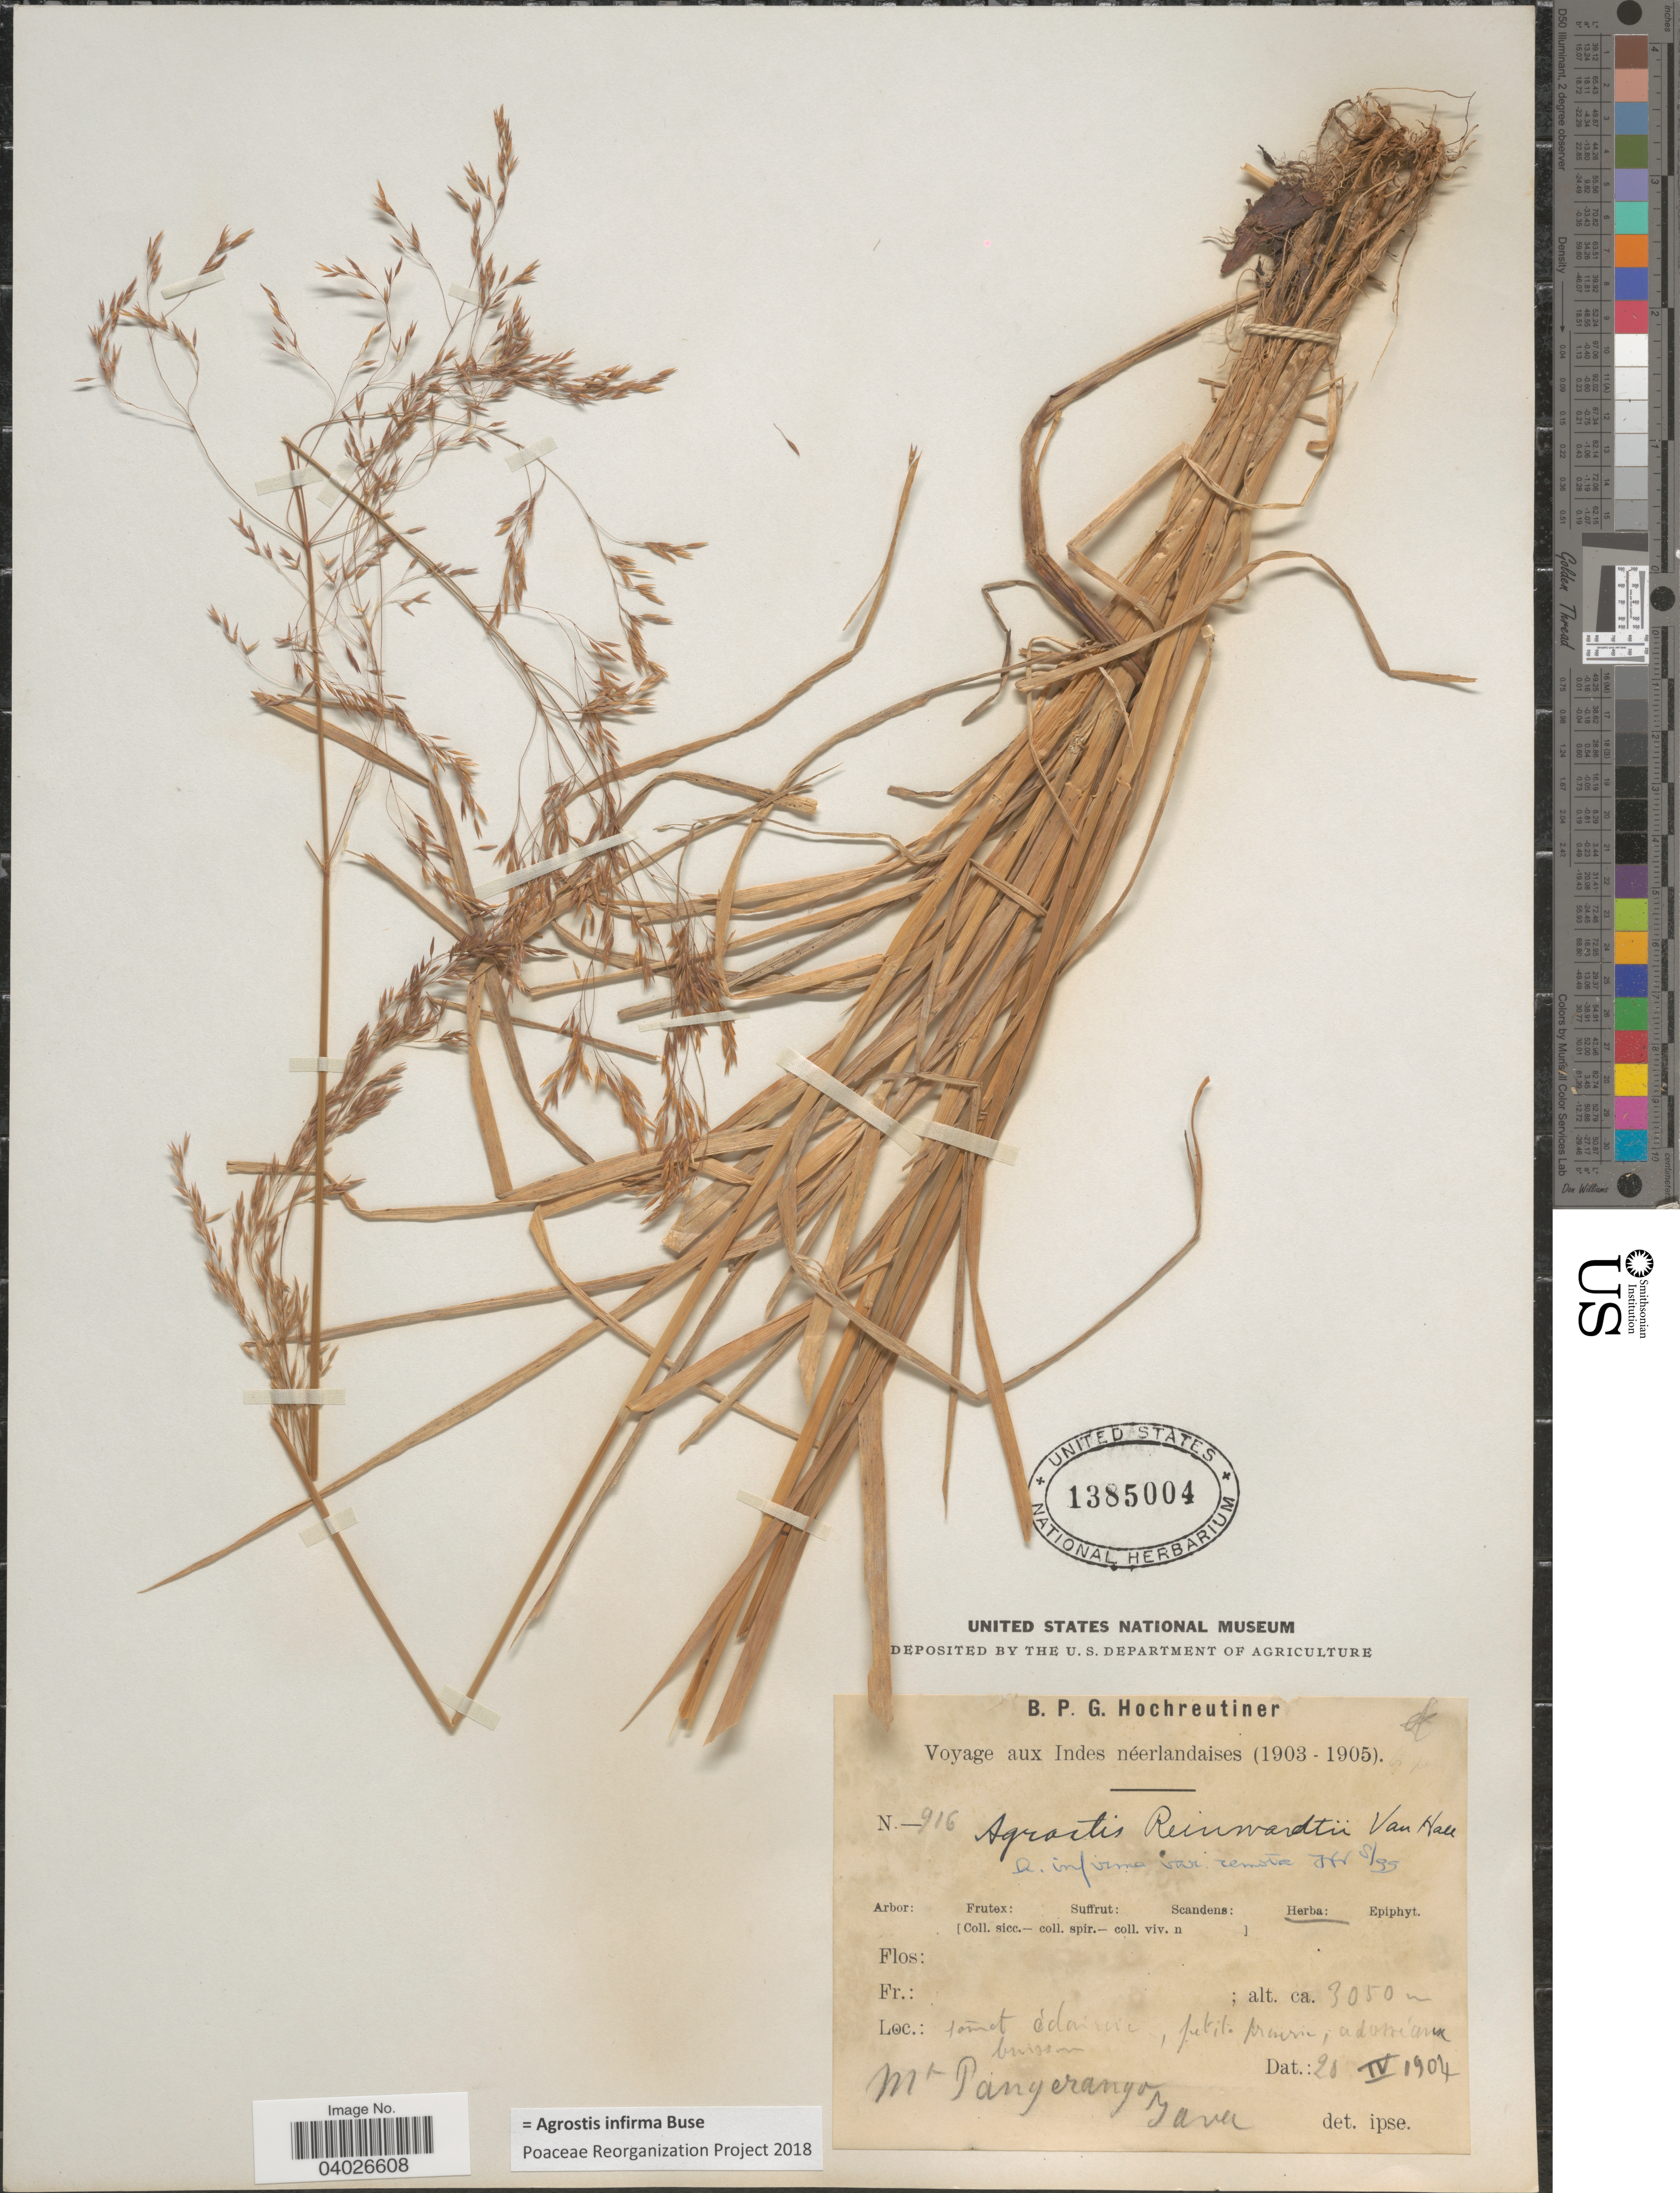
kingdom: Plantae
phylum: Tracheophyta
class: Liliopsida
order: Poales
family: Poaceae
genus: Agrostis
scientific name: Agrostis infirma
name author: Büse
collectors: B. P. Hochreutiner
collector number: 916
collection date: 1904-04-20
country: Indonesia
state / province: Java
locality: Mt Pangerango.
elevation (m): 3050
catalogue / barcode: US 1385004